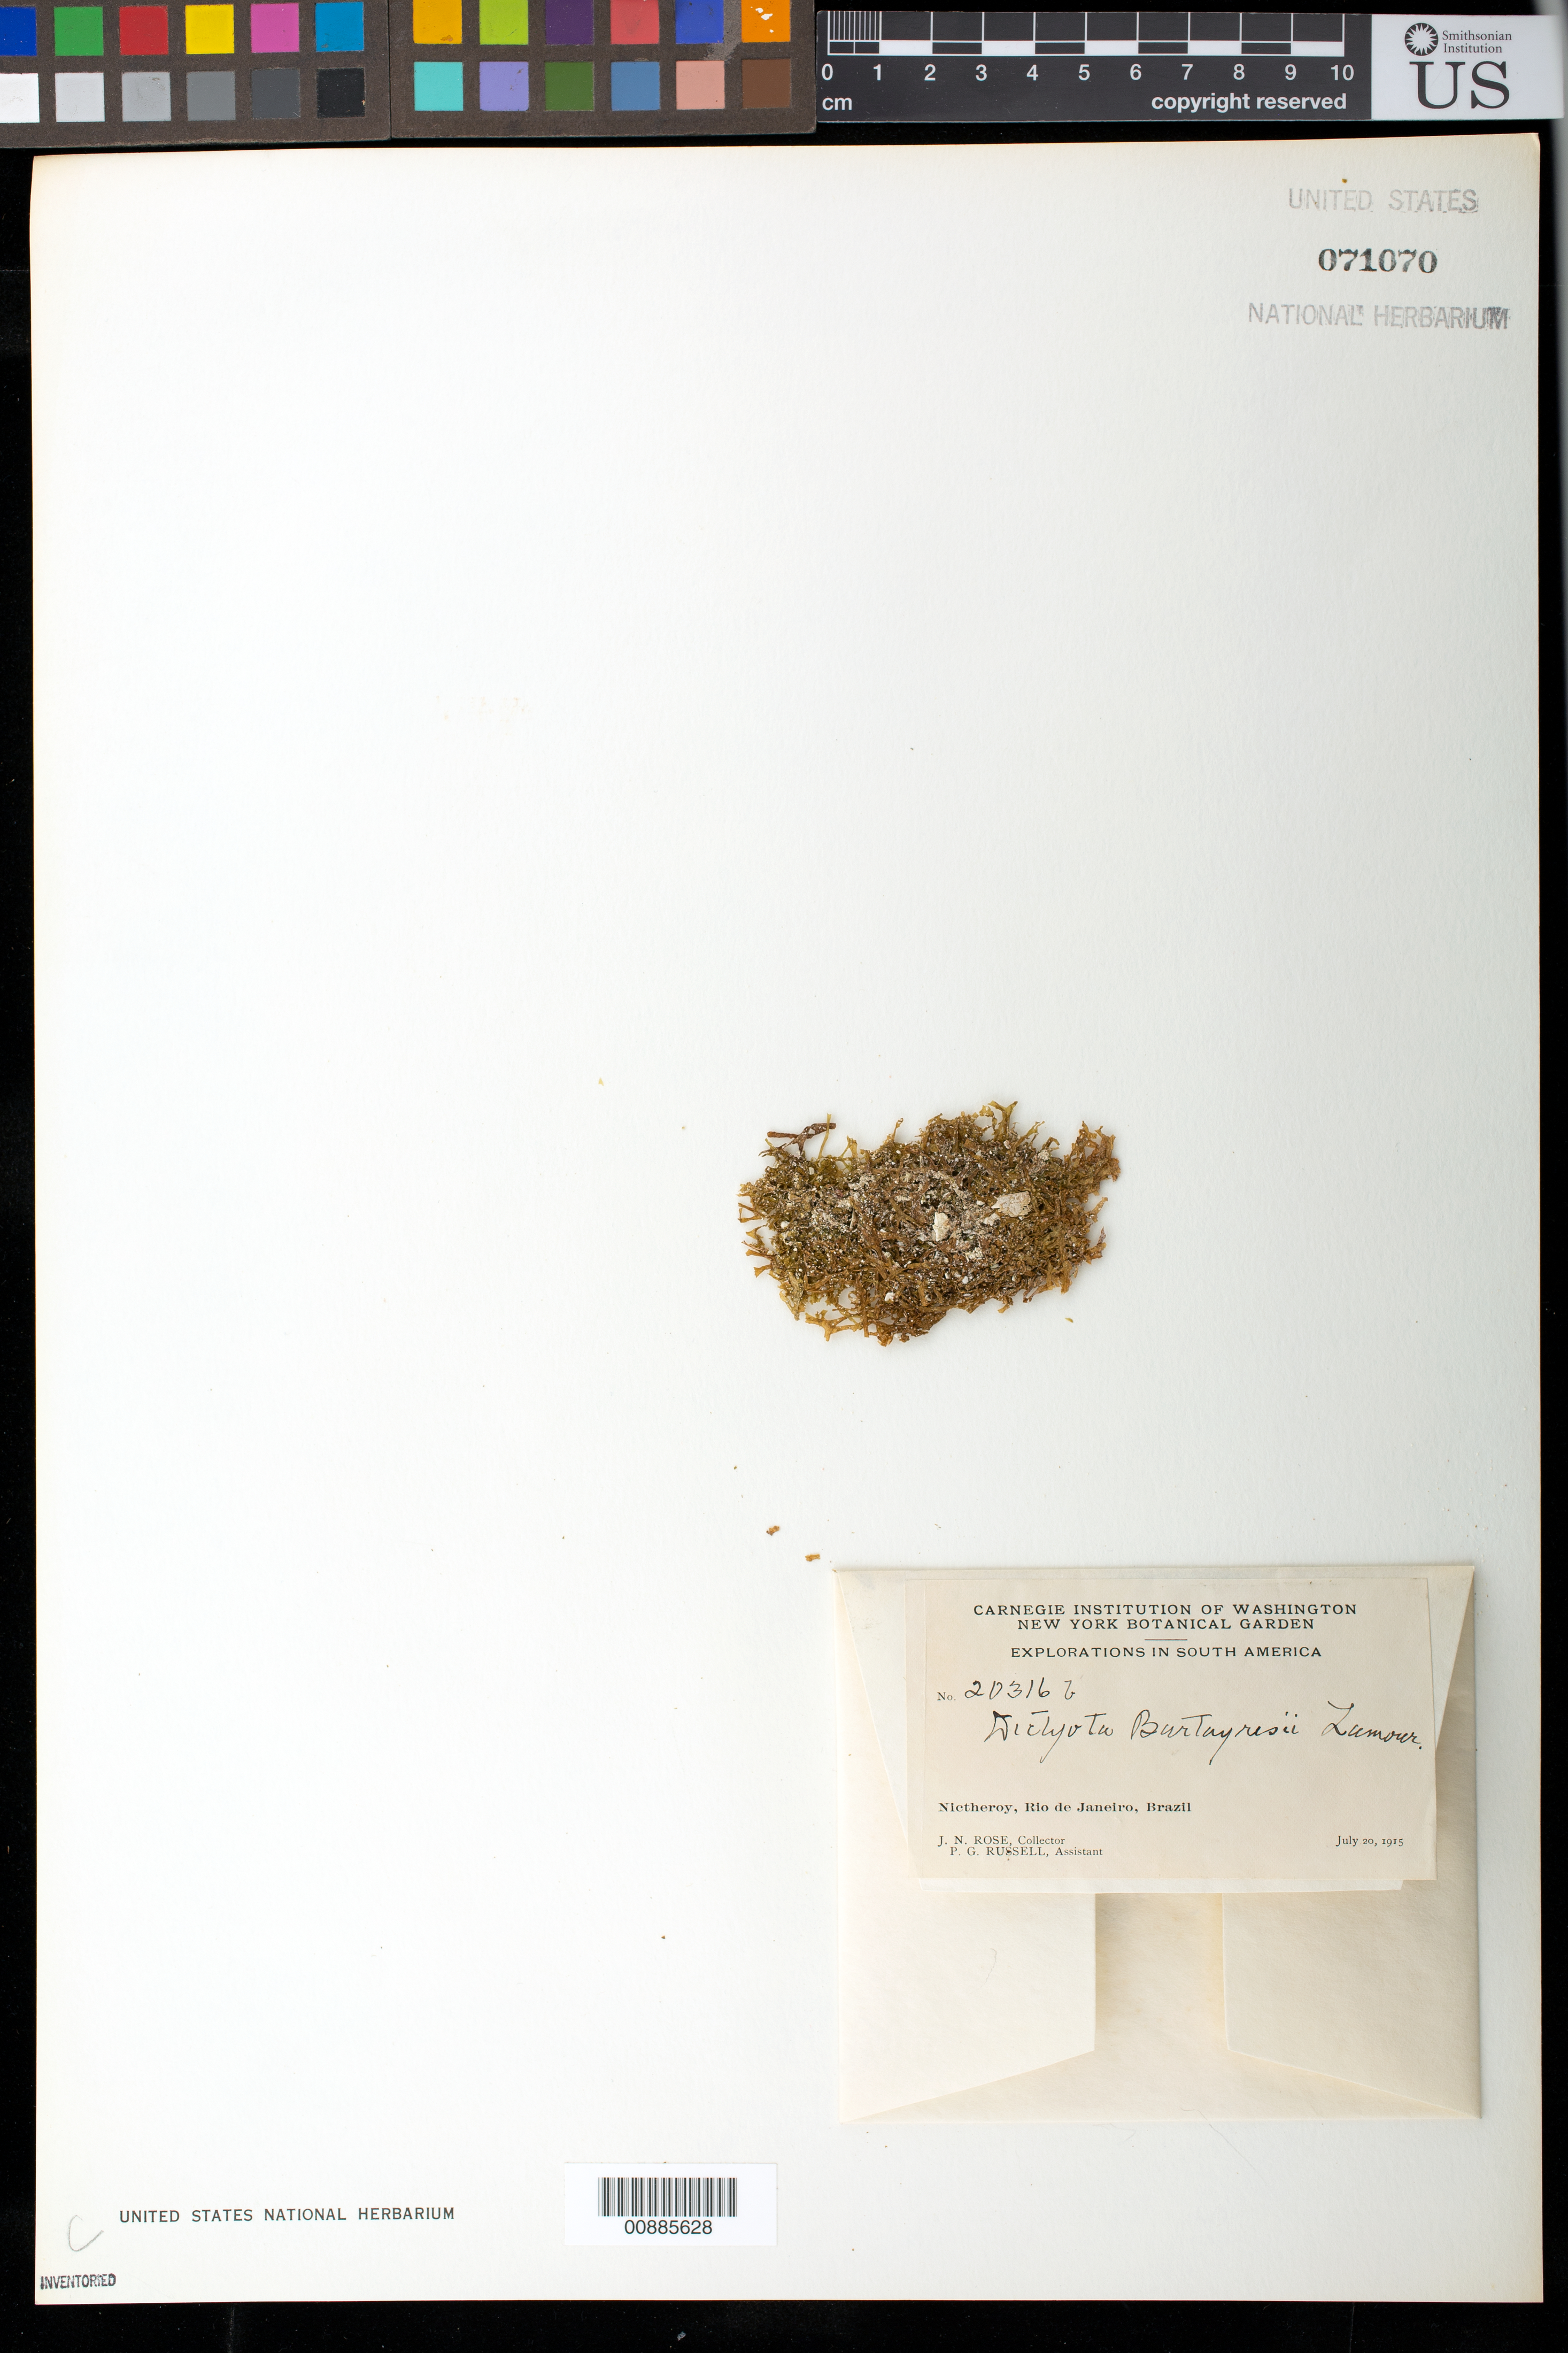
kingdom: Chromista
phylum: Ochrophyta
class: Phaeophyceae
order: Dictyotales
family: Dictyotaceae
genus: Dictyota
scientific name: Dictyota bartayresiana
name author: J.V.Lamouroux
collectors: J. N. Rose & P. G. Russell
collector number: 20316b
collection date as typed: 20 Jul 1915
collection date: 1915-07-20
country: Brazil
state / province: Rio de Janeiro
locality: Niteroi (Nictheroy)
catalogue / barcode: US 71070